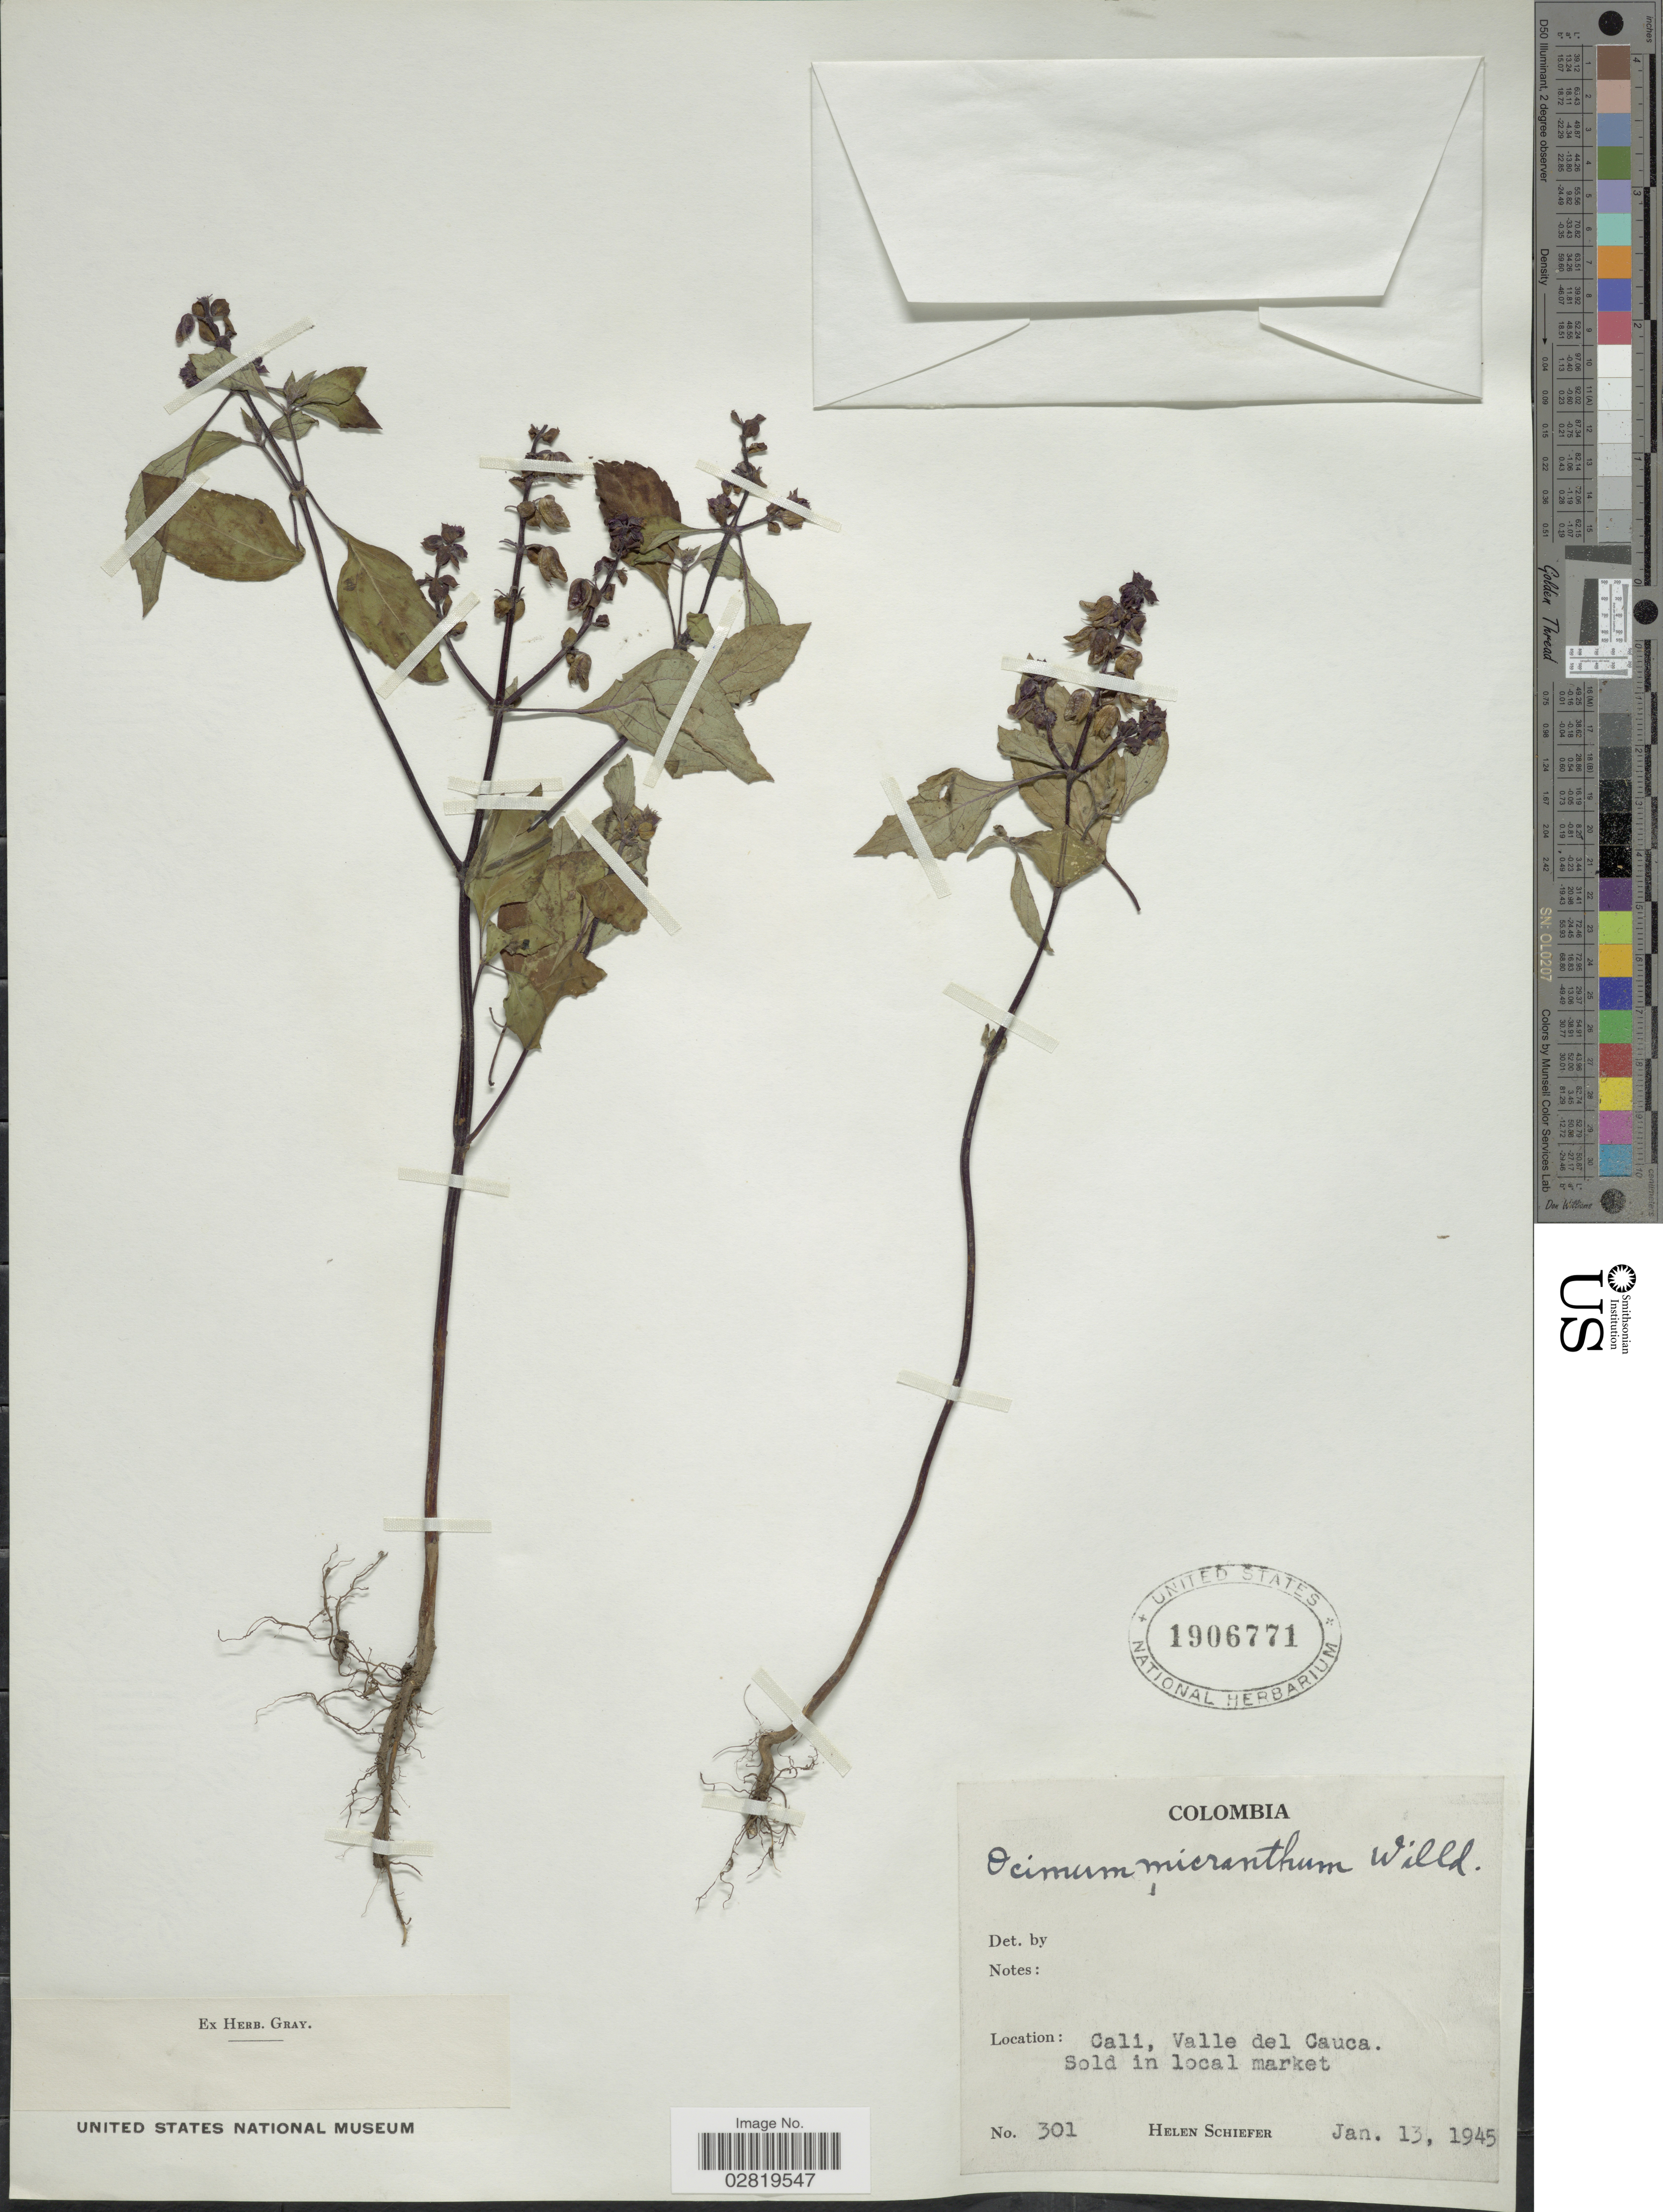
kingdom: Plantae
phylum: Tracheophyta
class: Magnoliopsida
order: Lamiales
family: Lamiaceae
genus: Ocimum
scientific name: Ocimum micranthum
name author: Willd.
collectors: H. Schiefer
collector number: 301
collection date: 1945-01-13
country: Colombia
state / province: Valle del Cauca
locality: Cali, Valle del Cauca.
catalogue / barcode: US 1906771